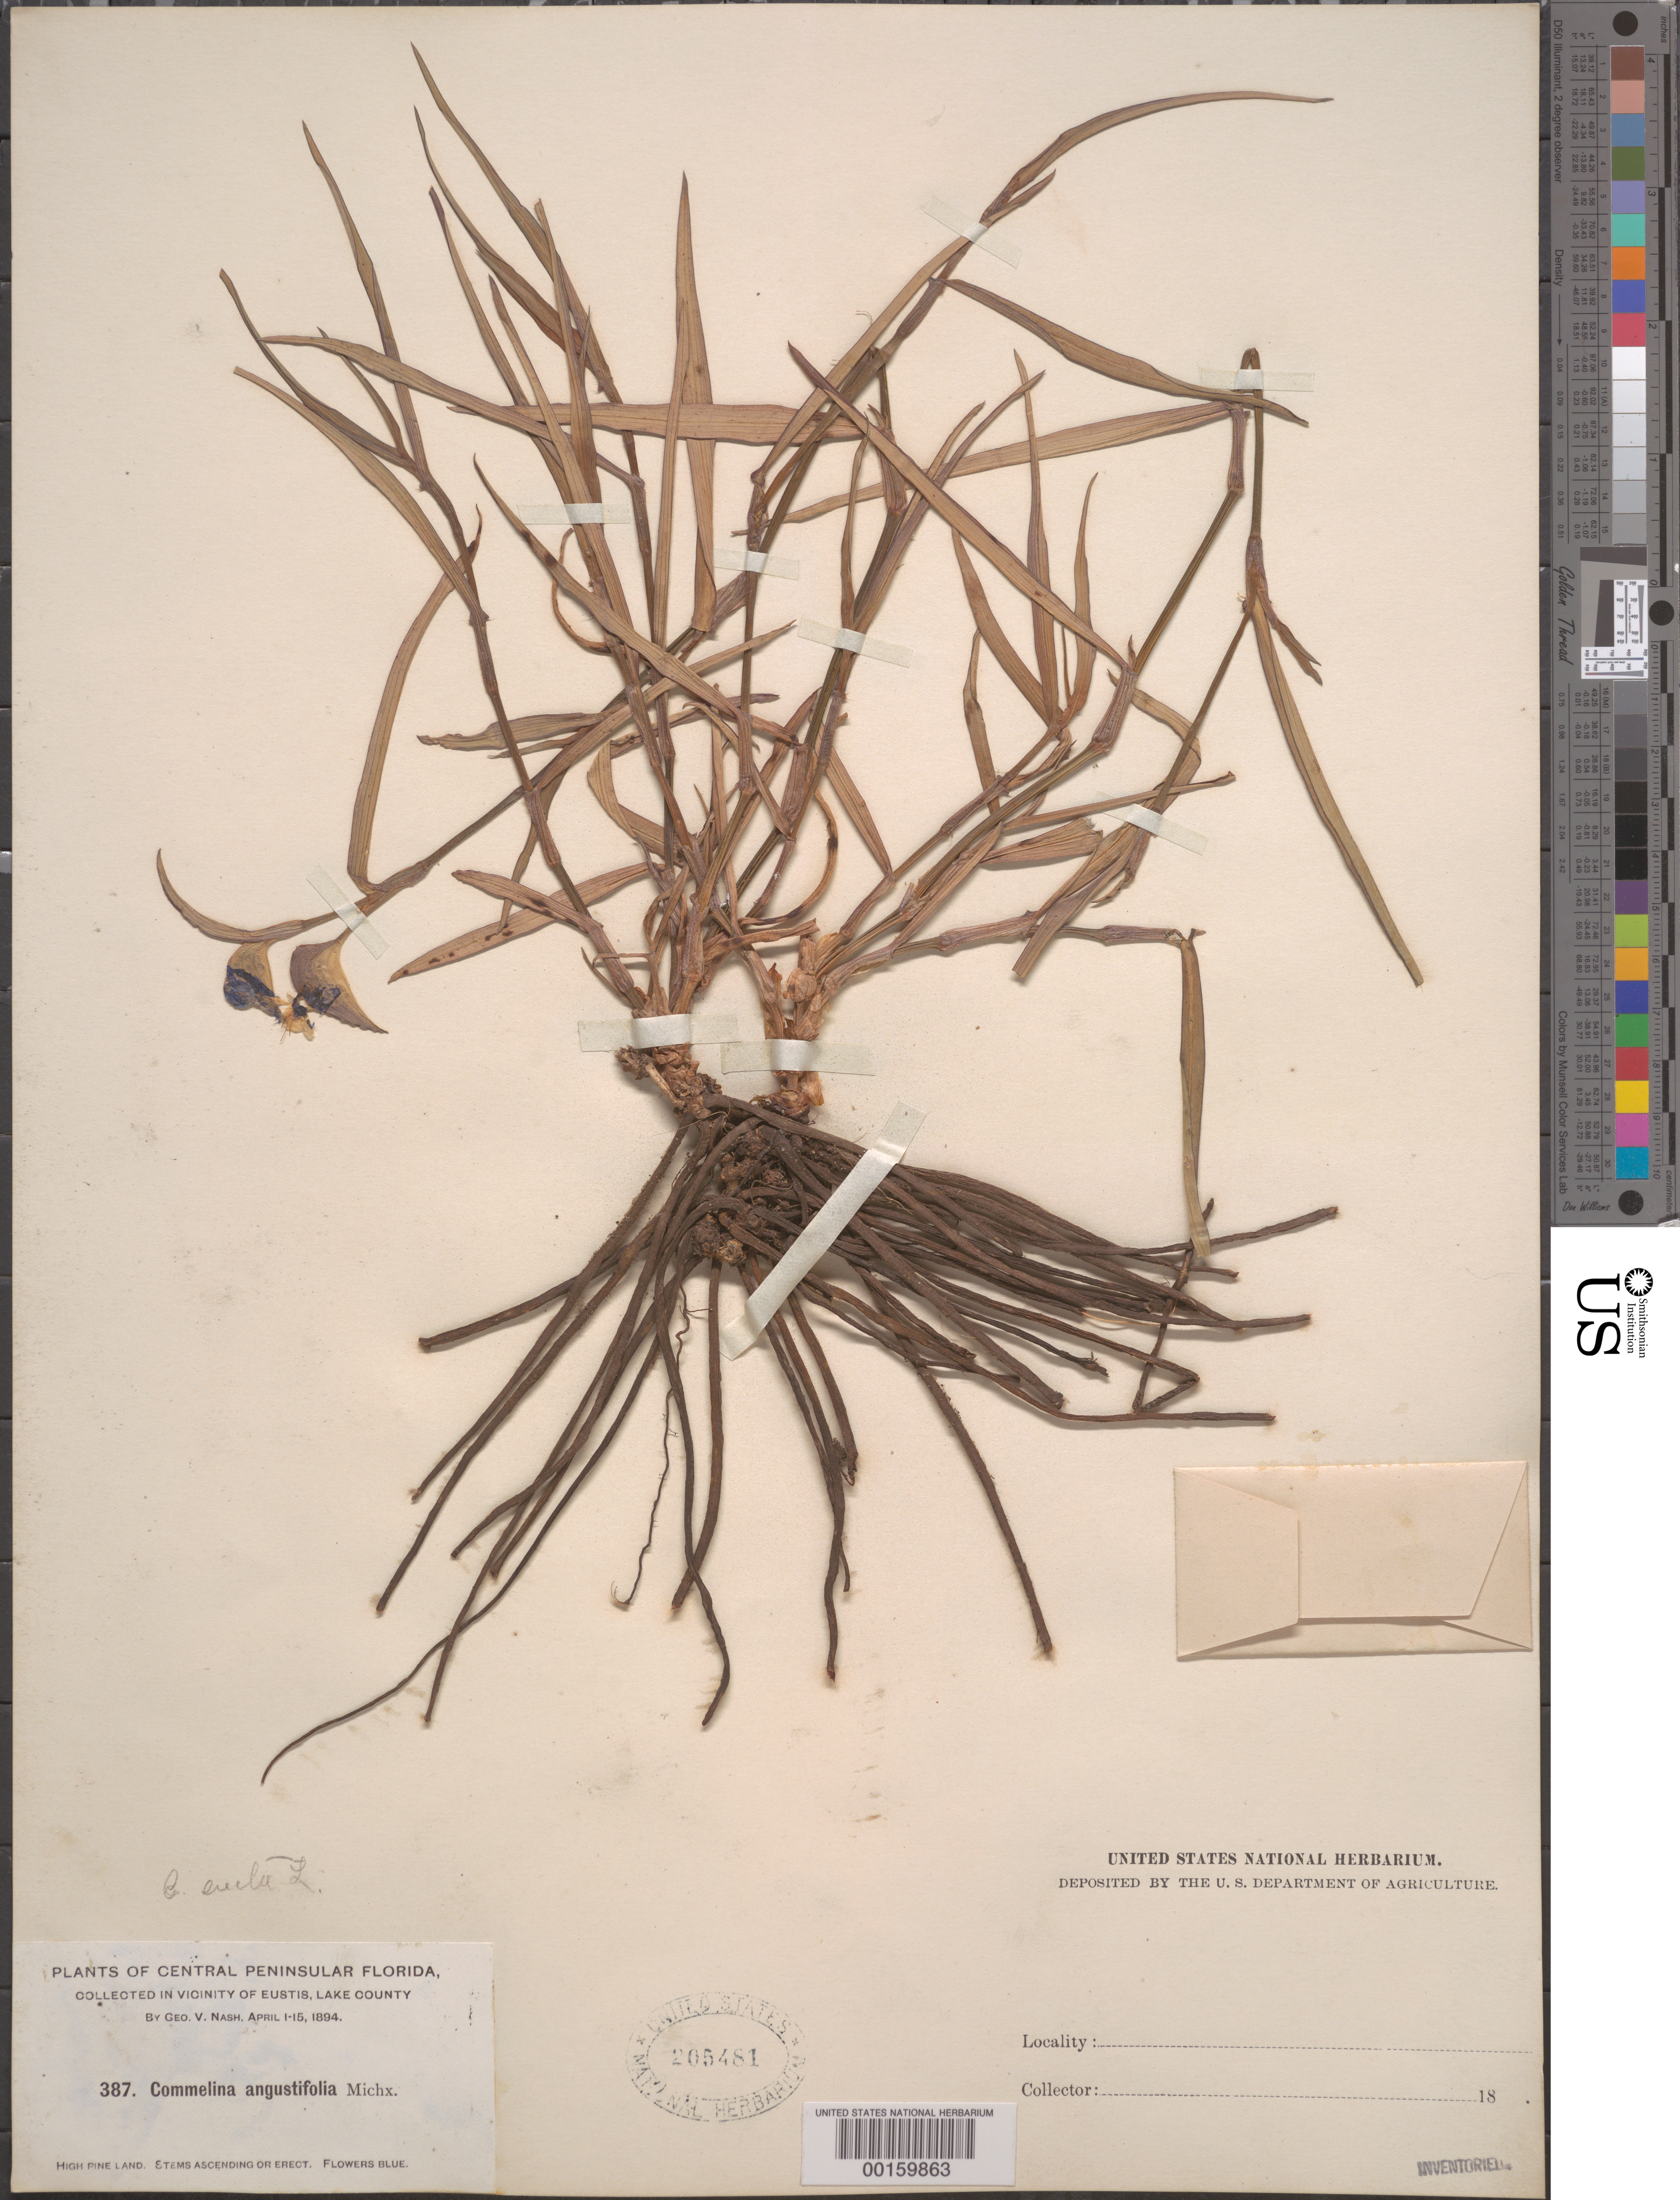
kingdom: Plantae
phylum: Tracheophyta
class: Liliopsida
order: Commelinales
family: Commelinaceae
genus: Commelina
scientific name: Commelina erecta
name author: L.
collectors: G. V. Nash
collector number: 387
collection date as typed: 01 Apr 1894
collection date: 1894-04-01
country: United States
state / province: Florida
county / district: Lake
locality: Eustis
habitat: High pine land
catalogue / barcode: US 205481